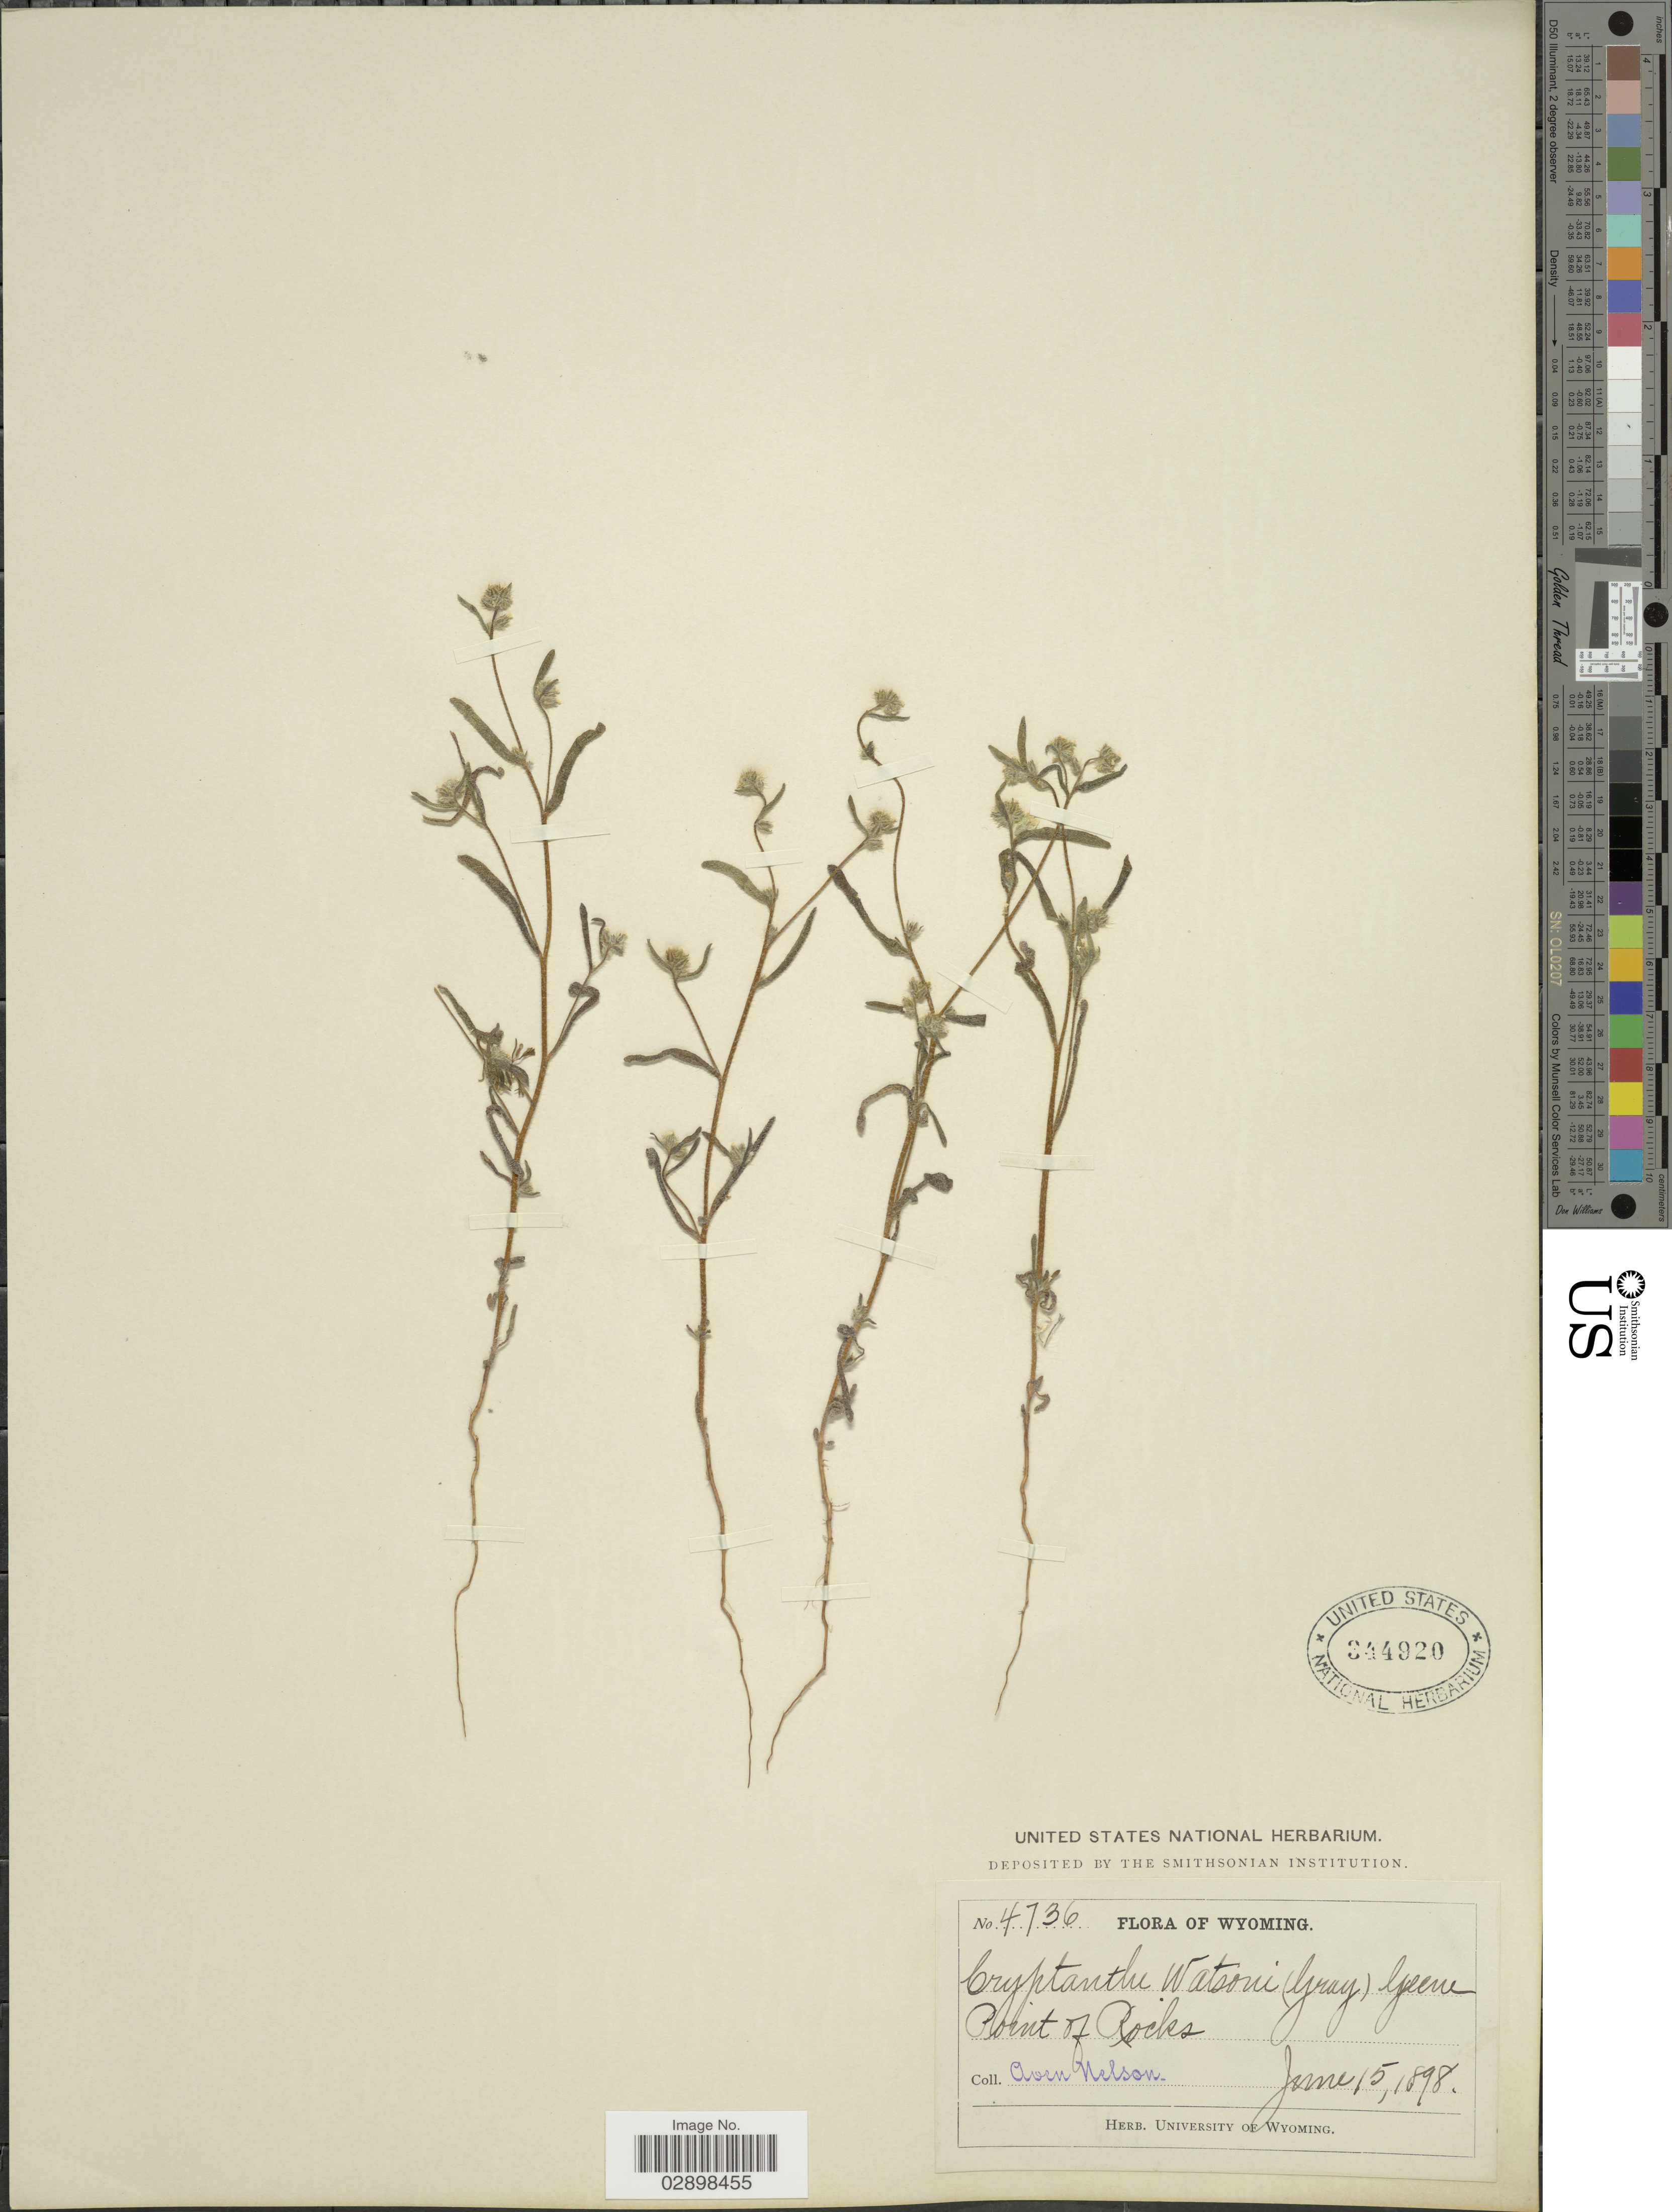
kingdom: Plantae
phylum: Tracheophyta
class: Magnoliopsida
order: Boraginales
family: Boraginaceae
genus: Cryptantha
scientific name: Cryptantha watsonii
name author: (A. Gray) Greene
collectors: A. Nelson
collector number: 4736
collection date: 1898-06-15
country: United States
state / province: Wyoming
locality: Point of Rocks.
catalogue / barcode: US 344920